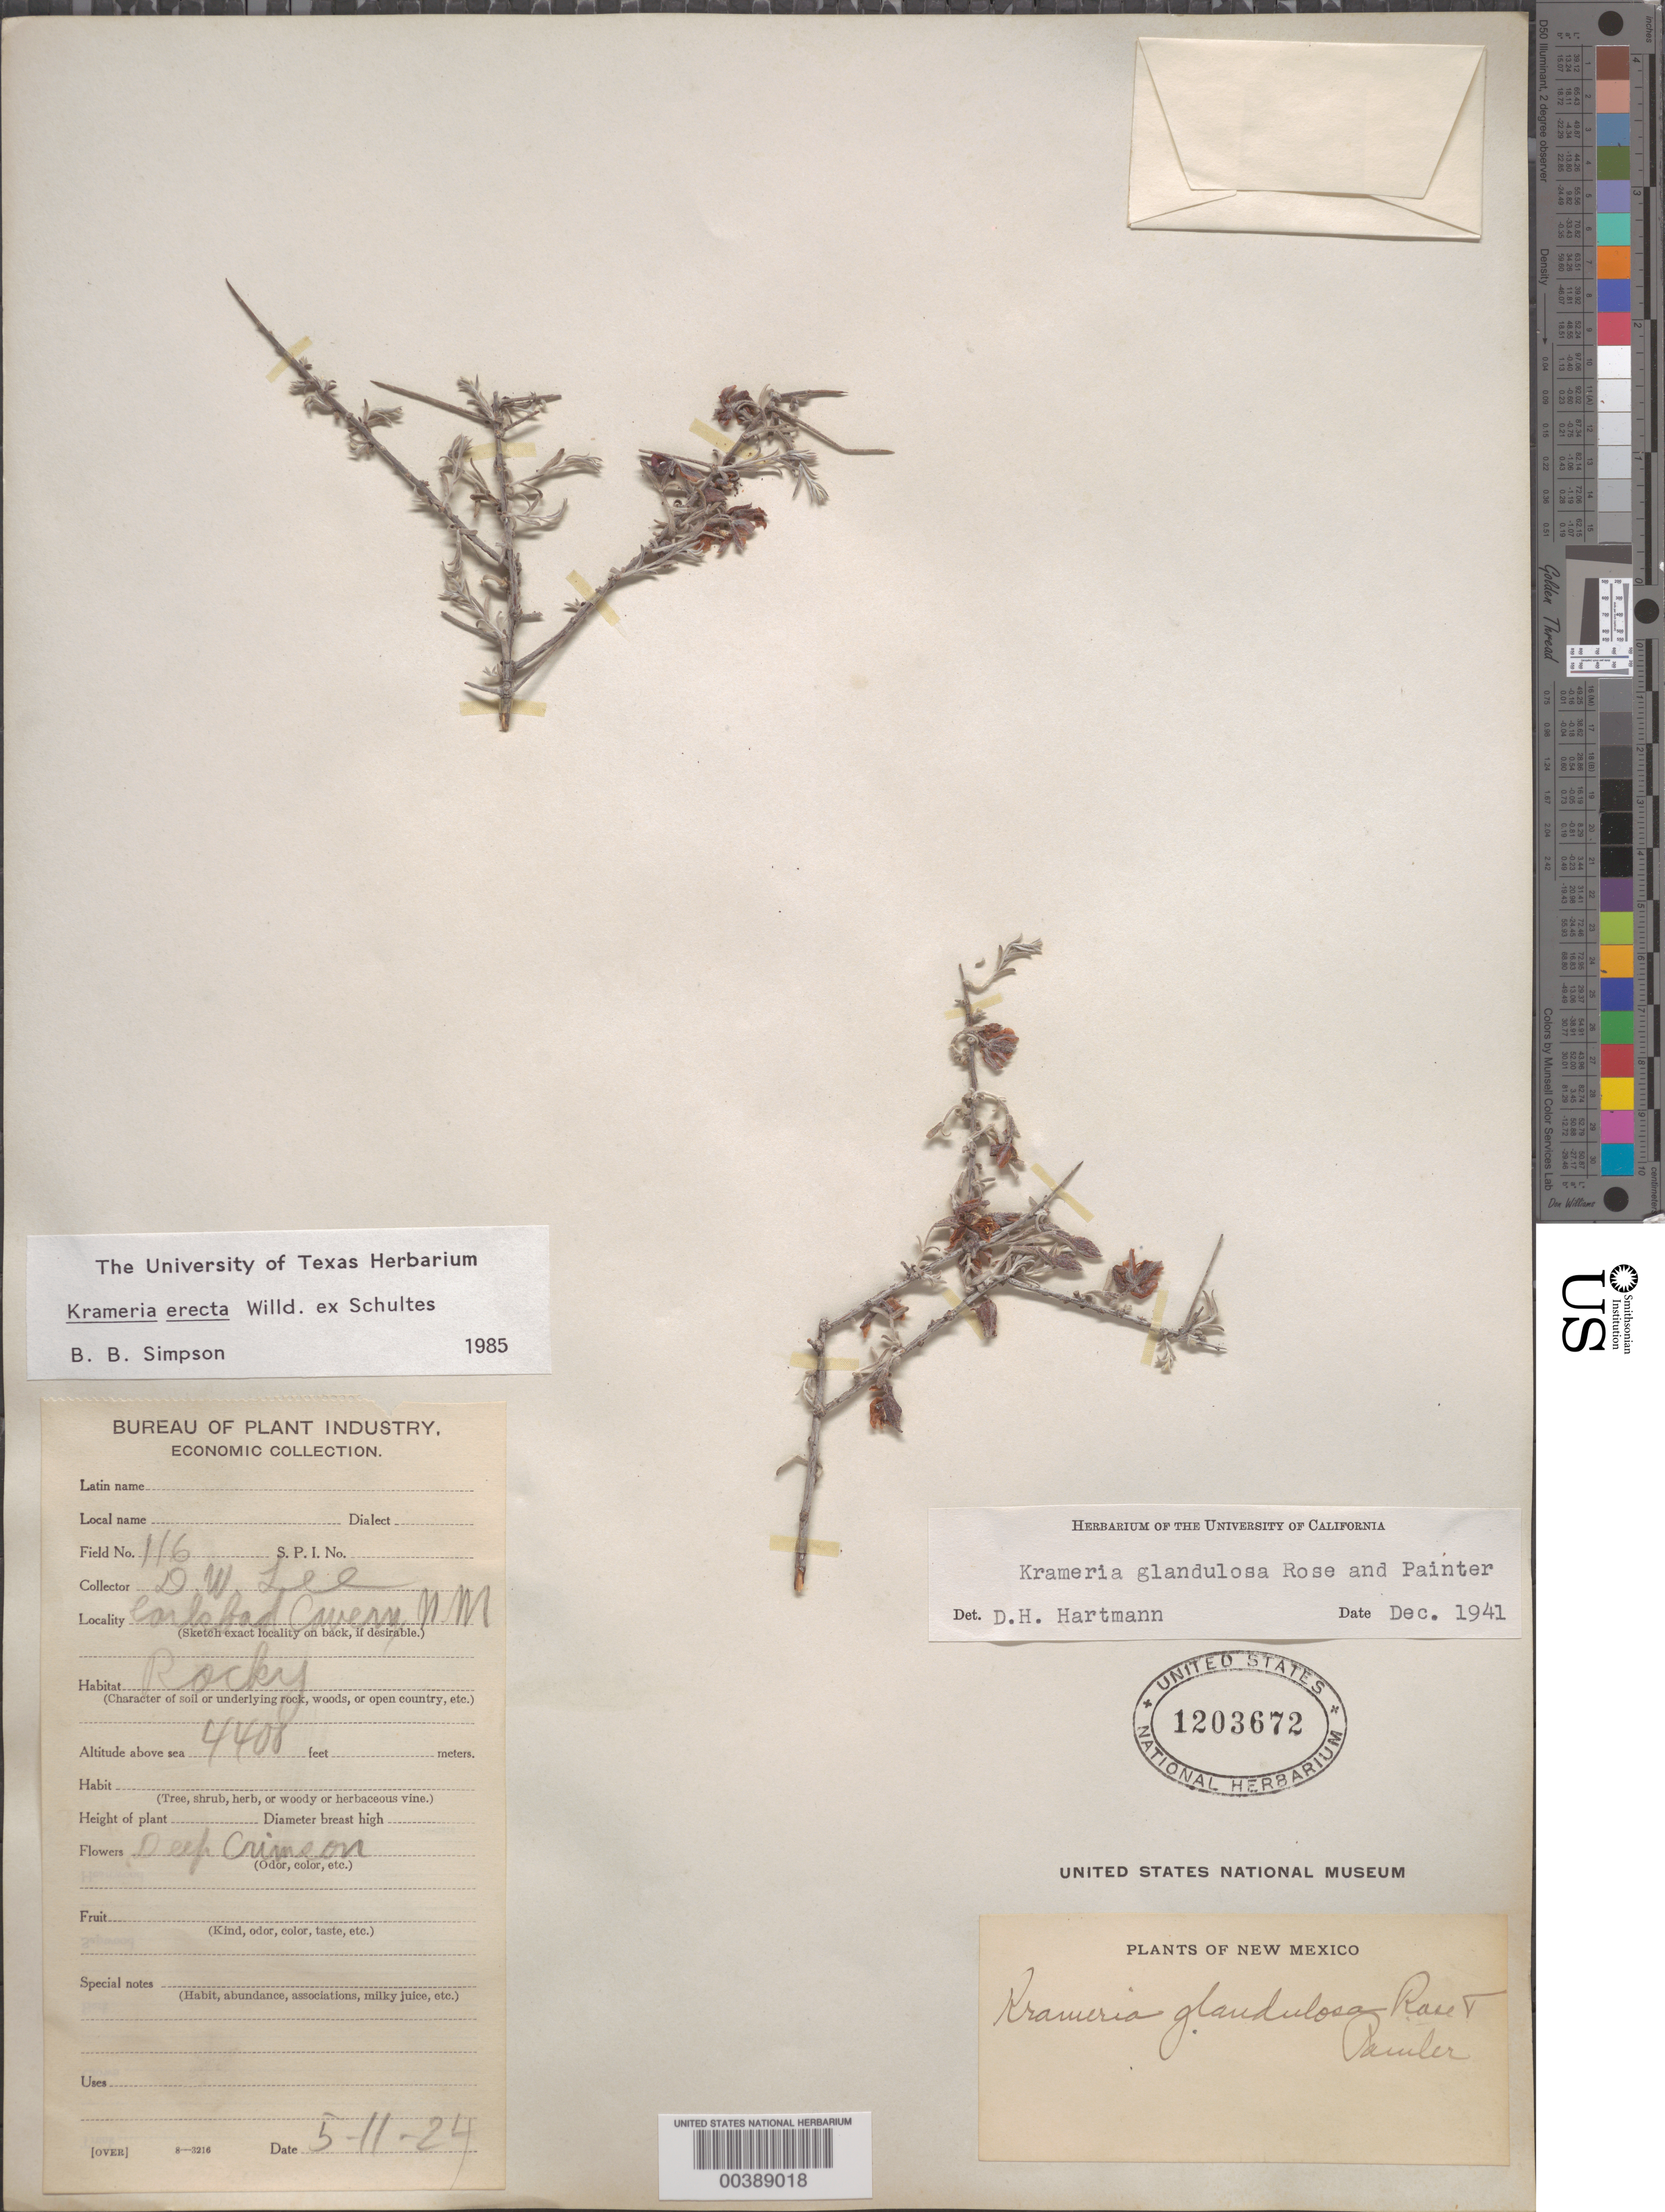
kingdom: Plantae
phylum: Tracheophyta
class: Magnoliopsida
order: Zygophyllales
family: Krameriaceae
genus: Krameria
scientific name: Krameria glandulosa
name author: Rose & J.H. Painter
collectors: D. Lee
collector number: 116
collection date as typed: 11 May 1924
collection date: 1924-05-11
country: United States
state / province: New Mexico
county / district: Eddy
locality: Carlsbad caverns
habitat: Rocky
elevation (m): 1341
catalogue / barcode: US 1203672